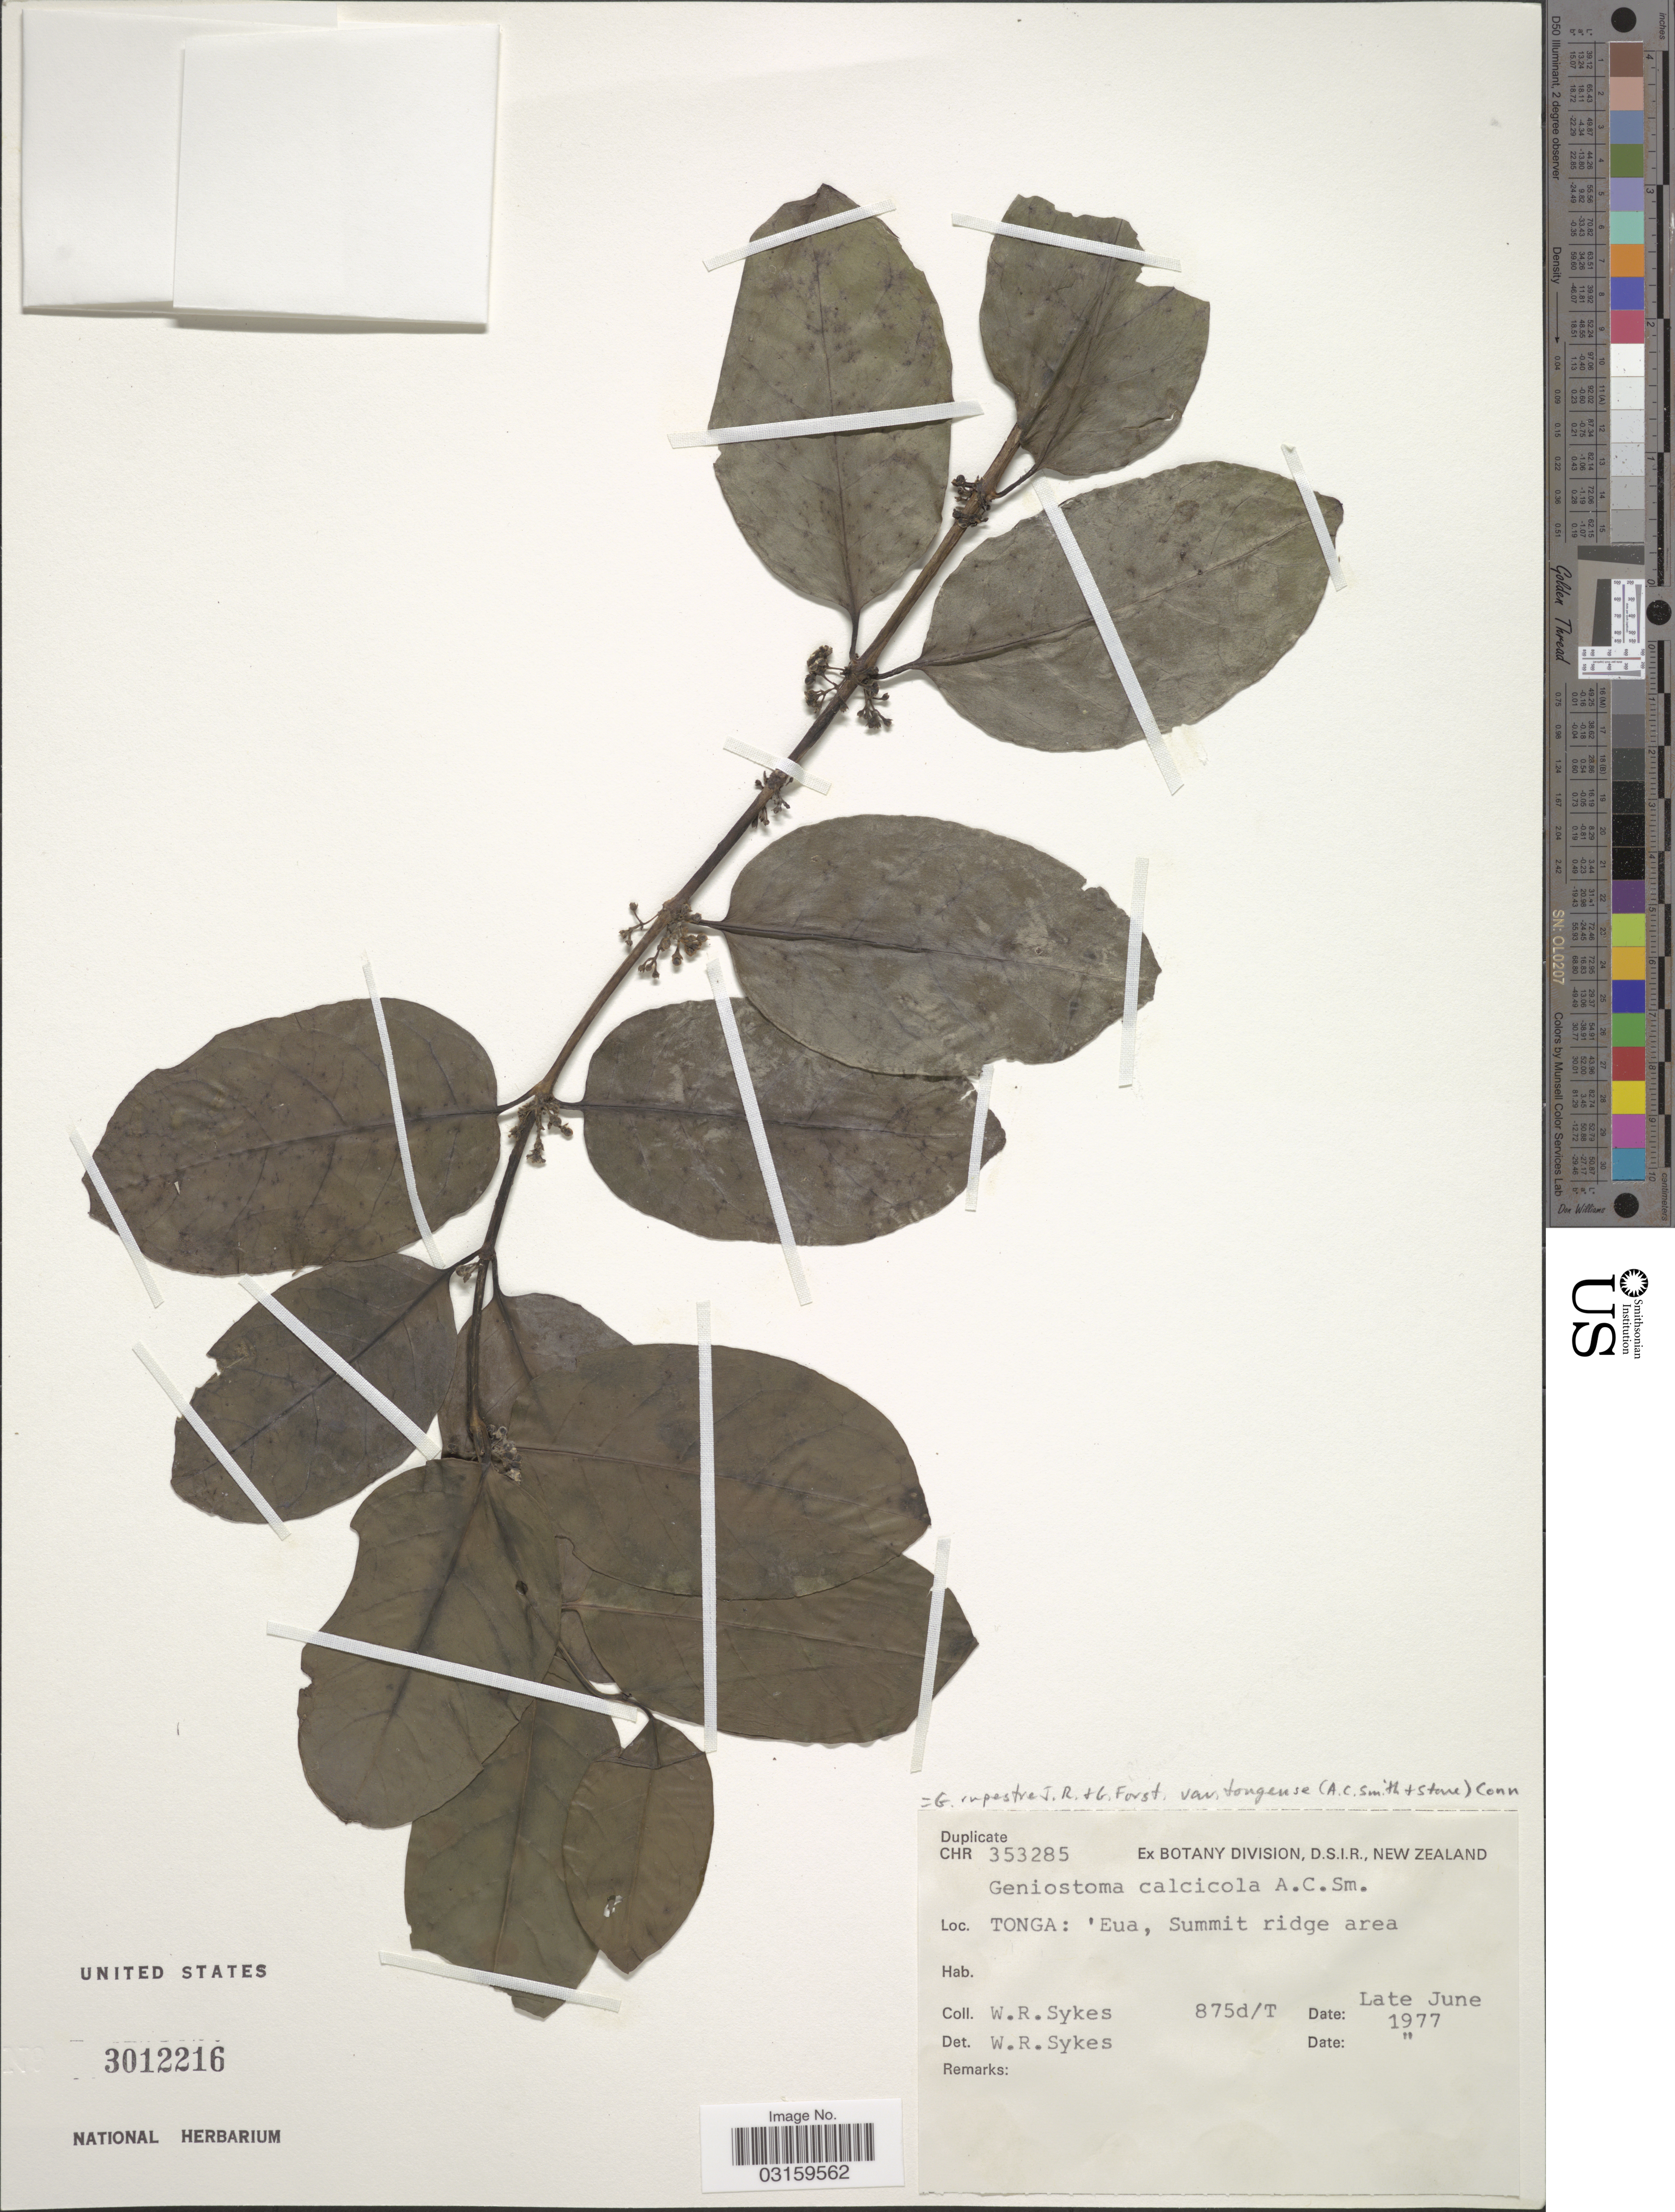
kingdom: Plantae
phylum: Tracheophyta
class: Magnoliopsida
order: Gentianales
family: Loganiaceae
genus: Geniostoma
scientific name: Geniostoma rupestre var. tongense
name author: J.R. Forst. & G. Forst.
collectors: W. R. Sykes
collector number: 875d/T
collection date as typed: Late June 1977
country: Tonga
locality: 'Eua, Summit ridge area.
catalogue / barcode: US 3012216